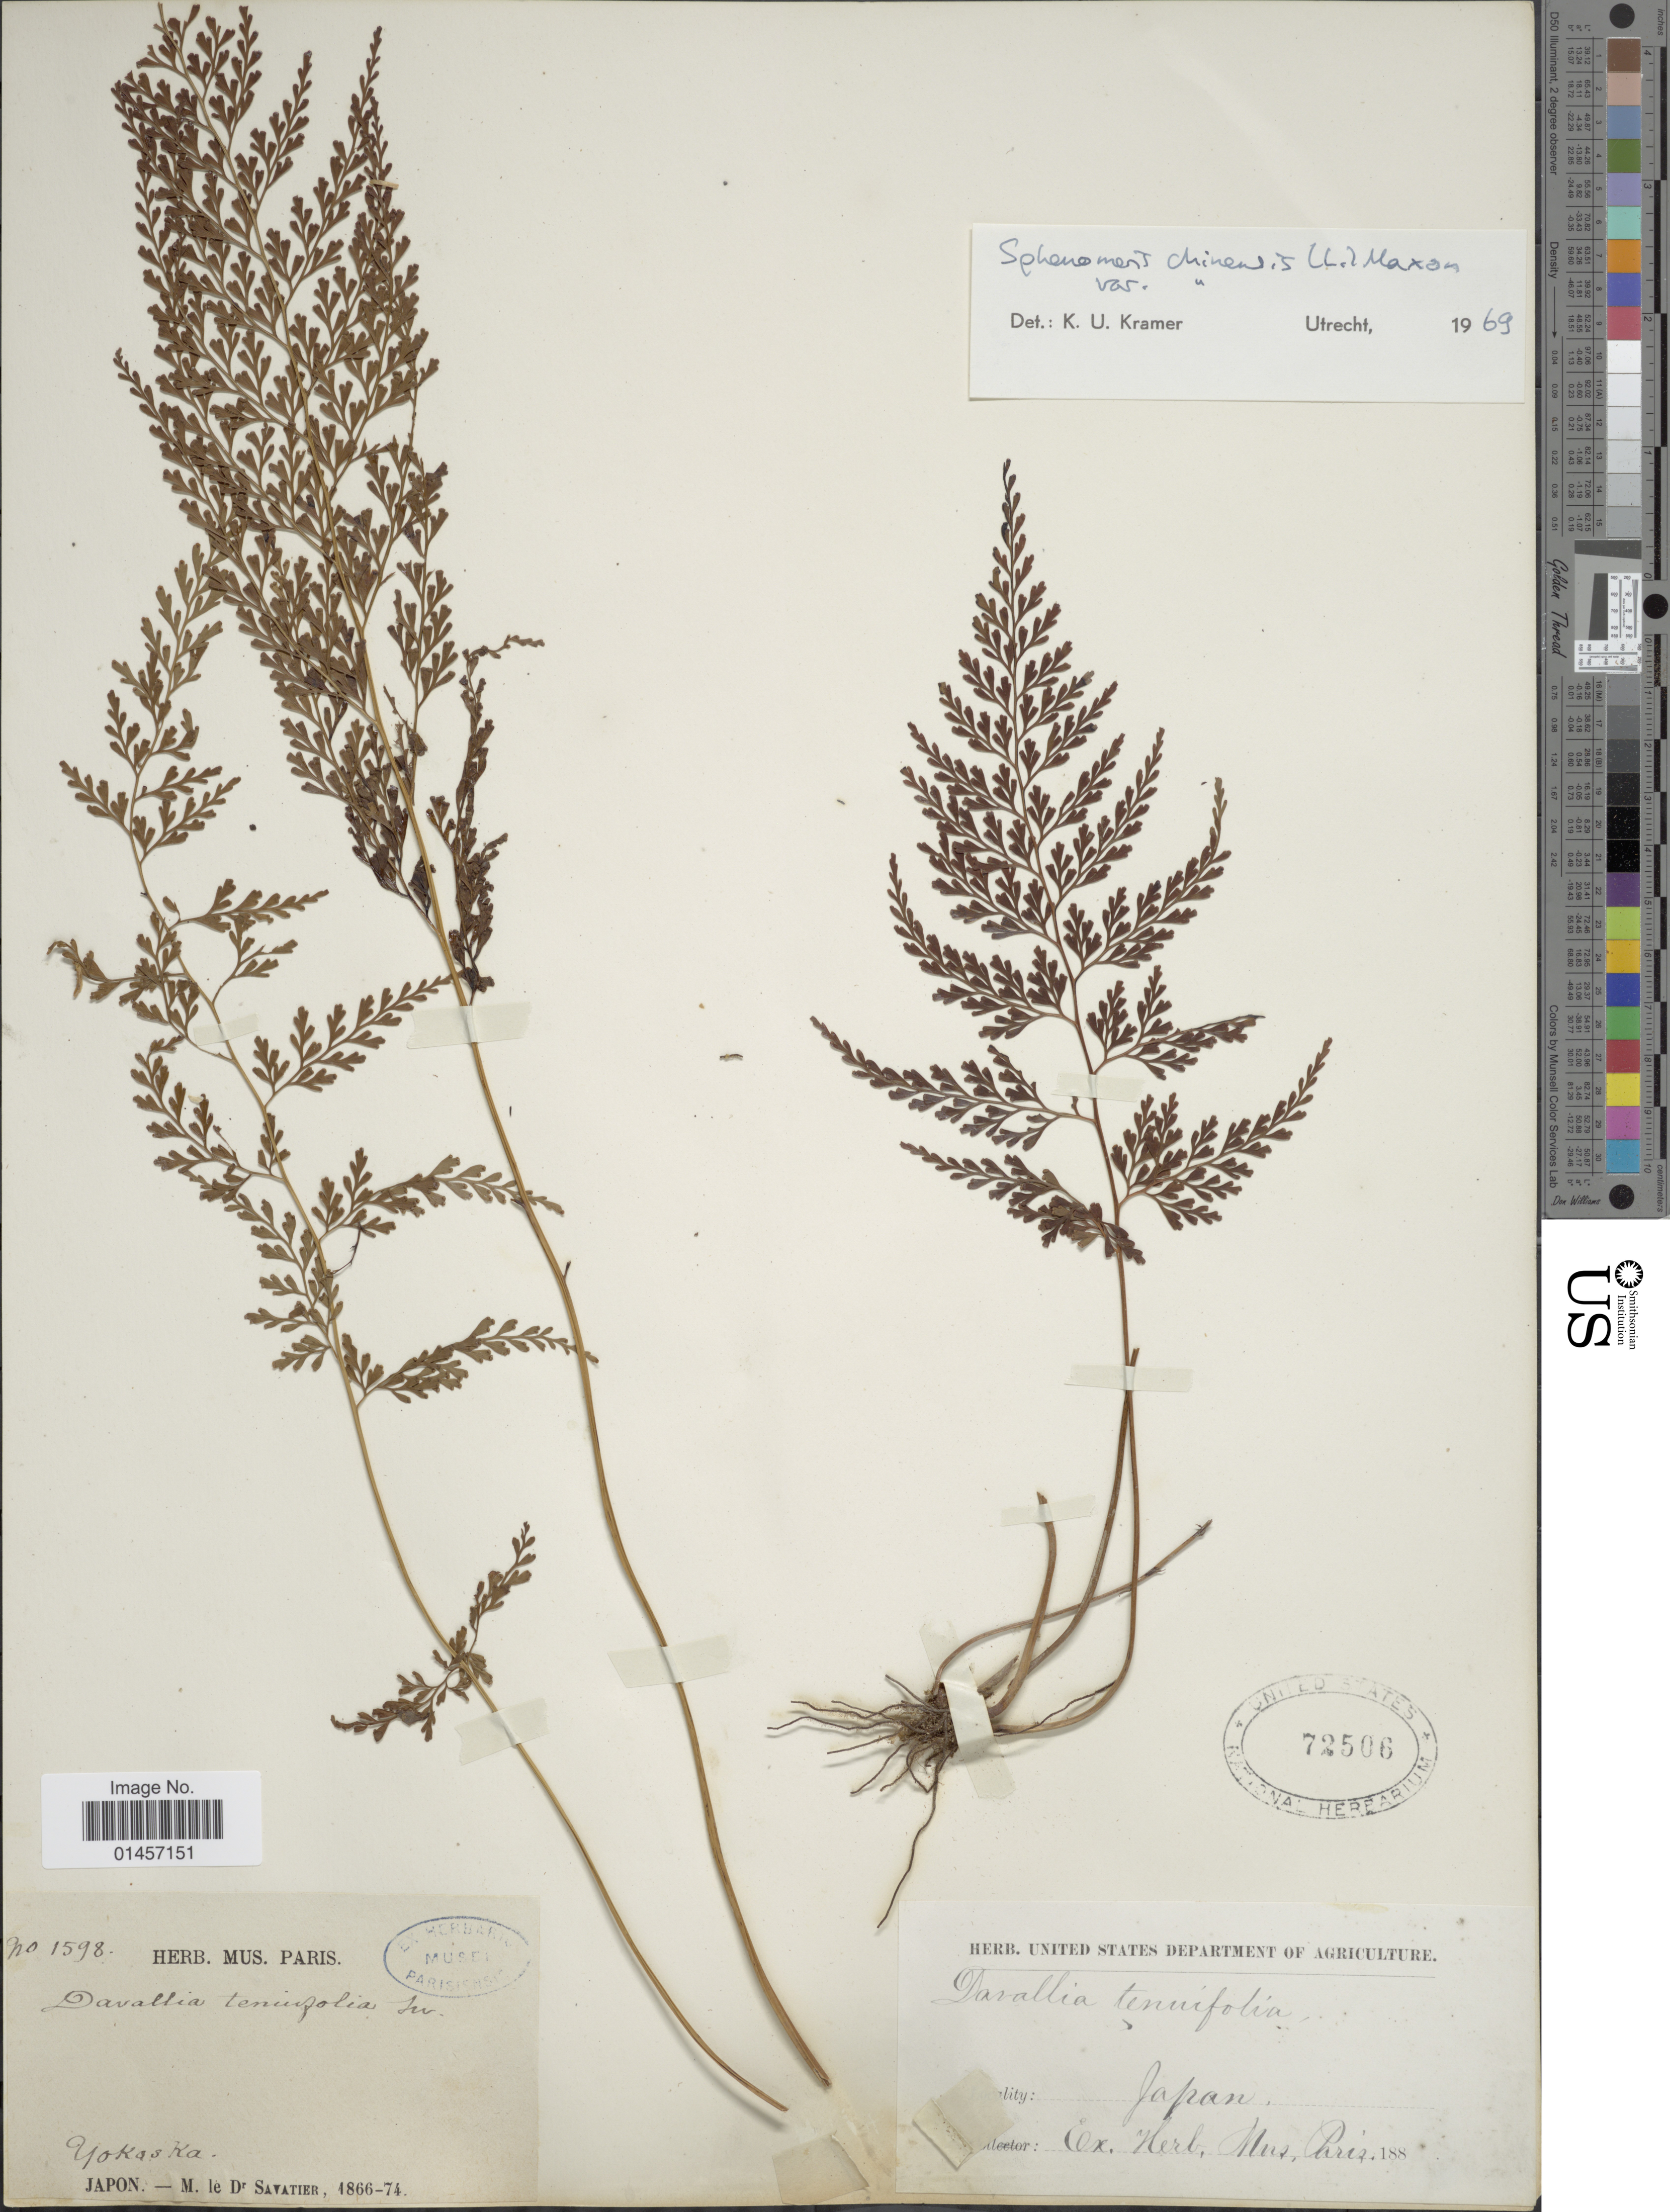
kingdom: Plantae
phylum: Tracheophyta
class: Polypodiopsida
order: Polypodiales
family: Lindsaeaceae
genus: Sphenomeris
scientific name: Sphenomeris chinensis var. chinensis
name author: (L.) Maxon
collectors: M. Savatier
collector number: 1598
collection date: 1866/1874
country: Japan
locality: Yokaska, Japon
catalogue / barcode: US 72506